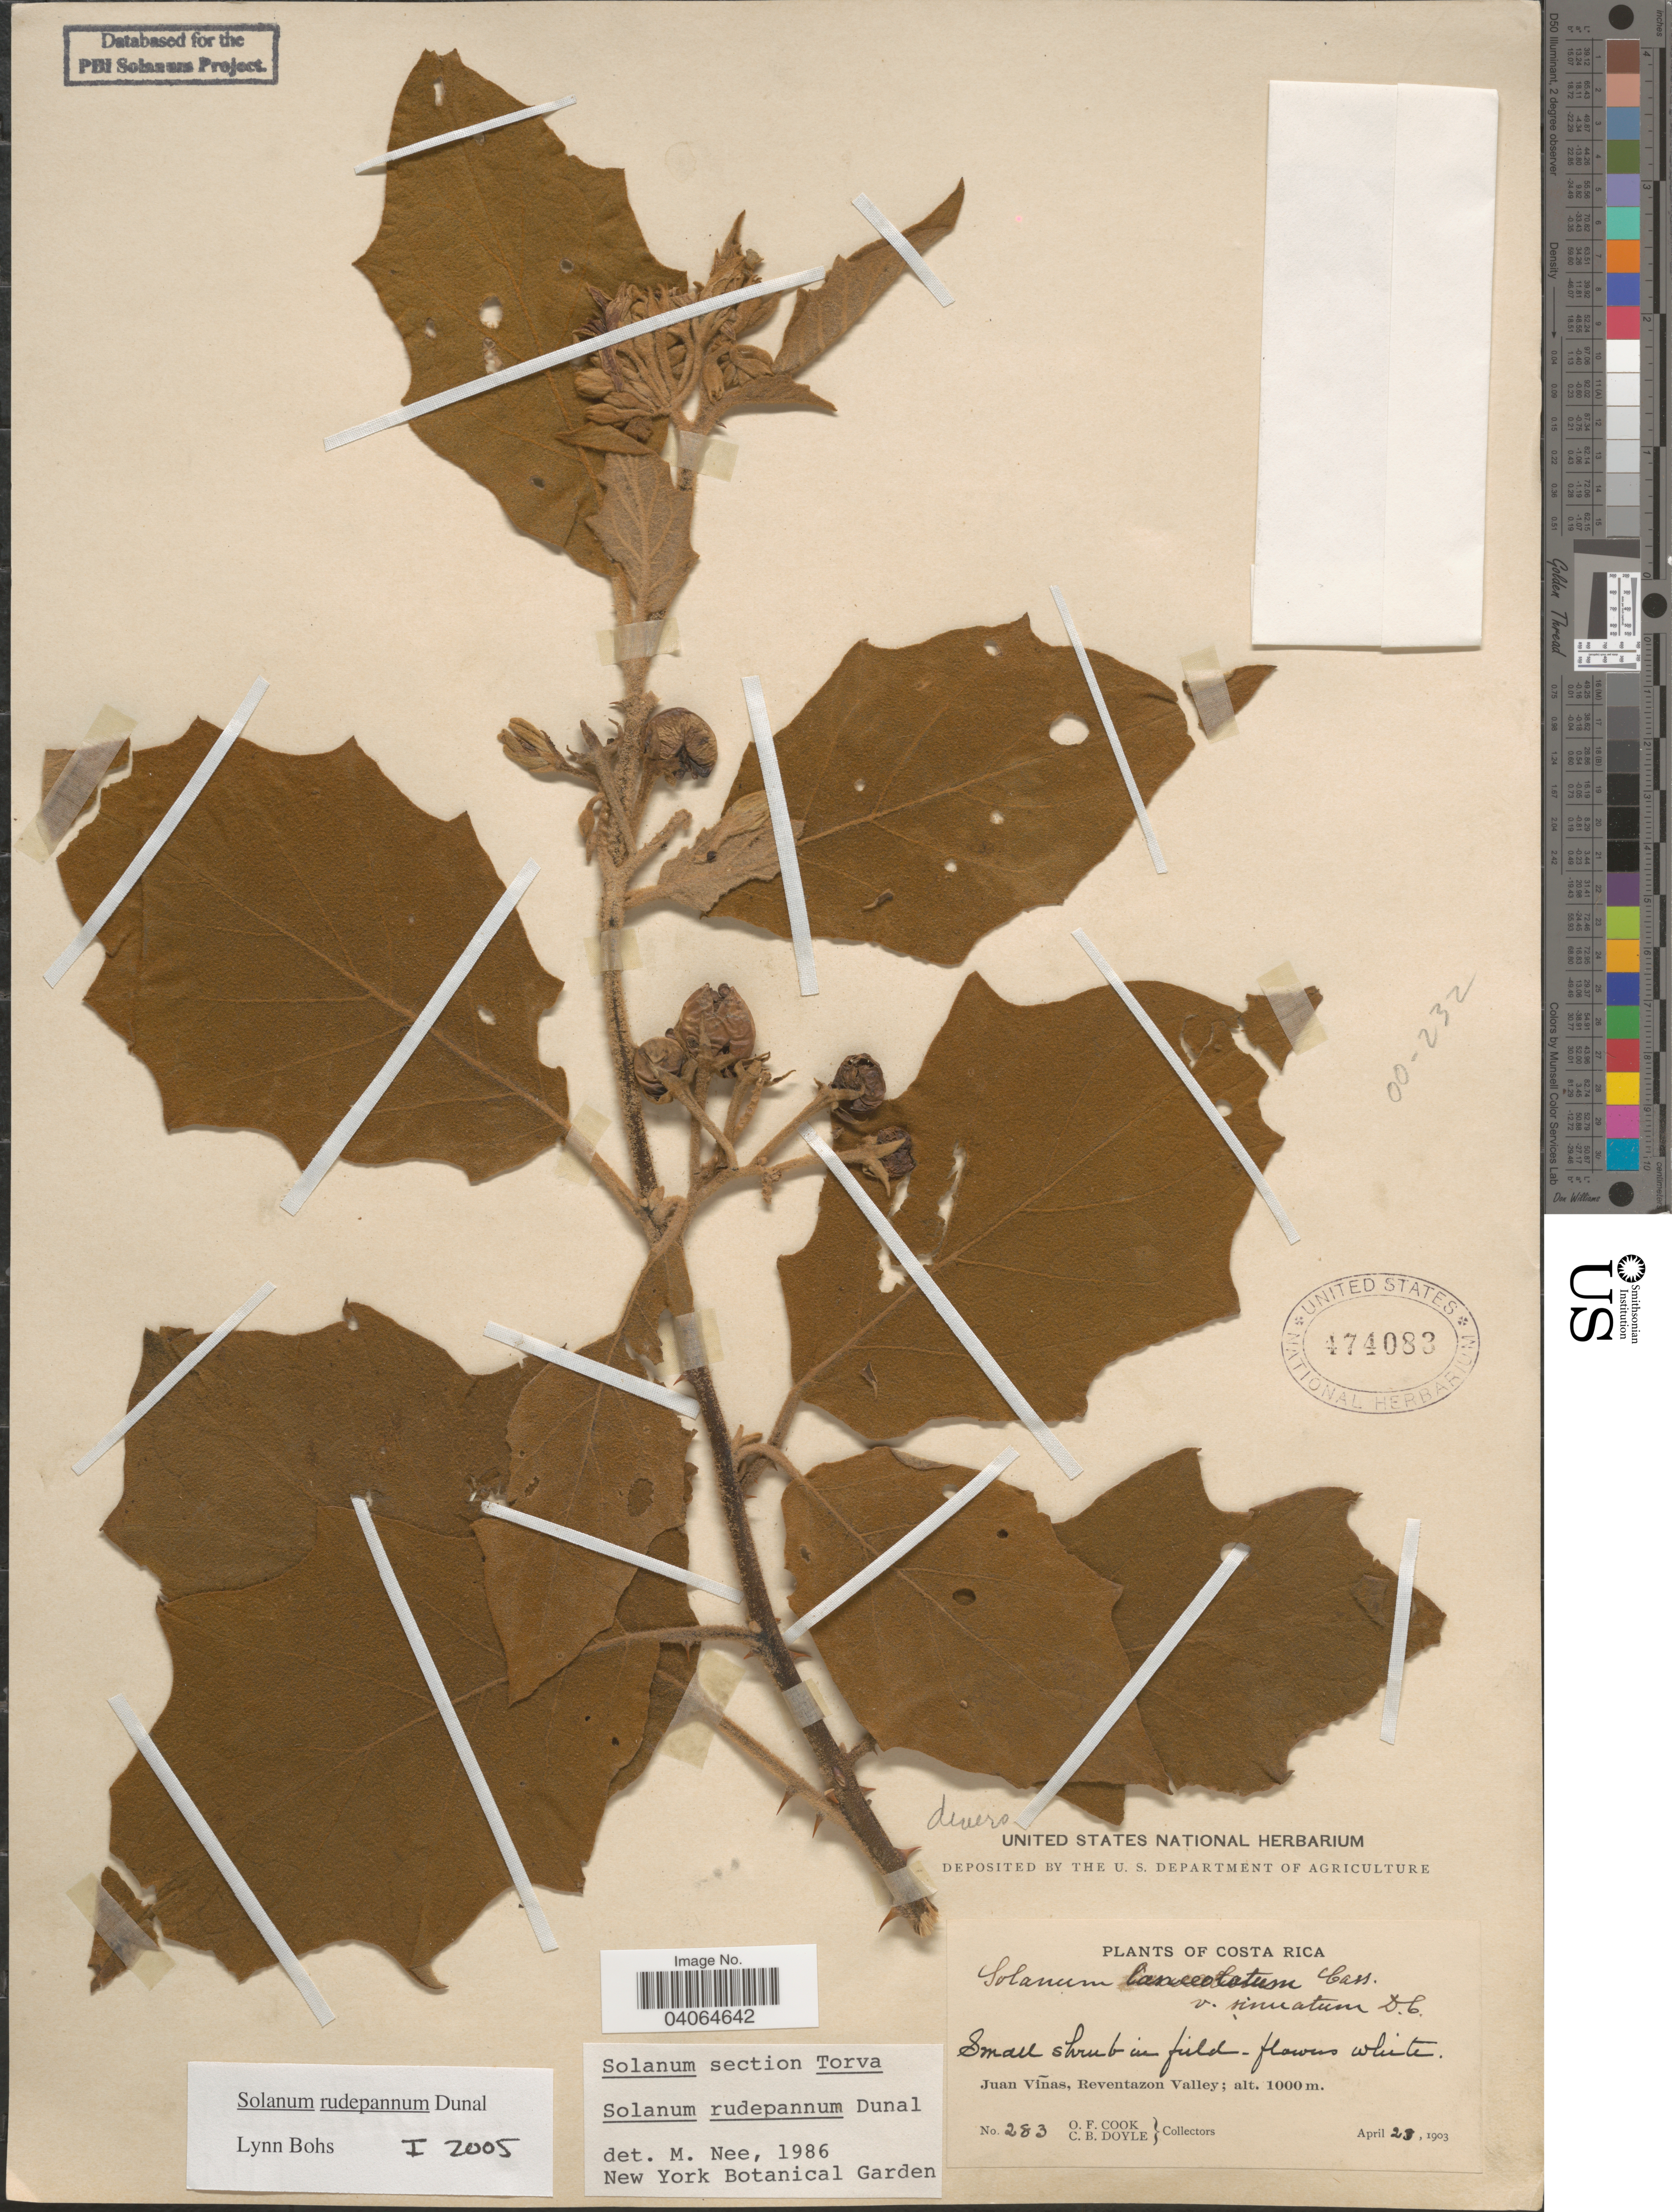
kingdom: Plantae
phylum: Tracheophyta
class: Magnoliopsida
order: Solanales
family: Solanaceae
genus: Solanum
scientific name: Solanum rudepannum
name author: Dunal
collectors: O. F. Cook & C. Doyle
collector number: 283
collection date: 1903-04-23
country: Costa Rica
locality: Juan Viñas, Reventazon Valley.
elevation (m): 1000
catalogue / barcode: US 474083